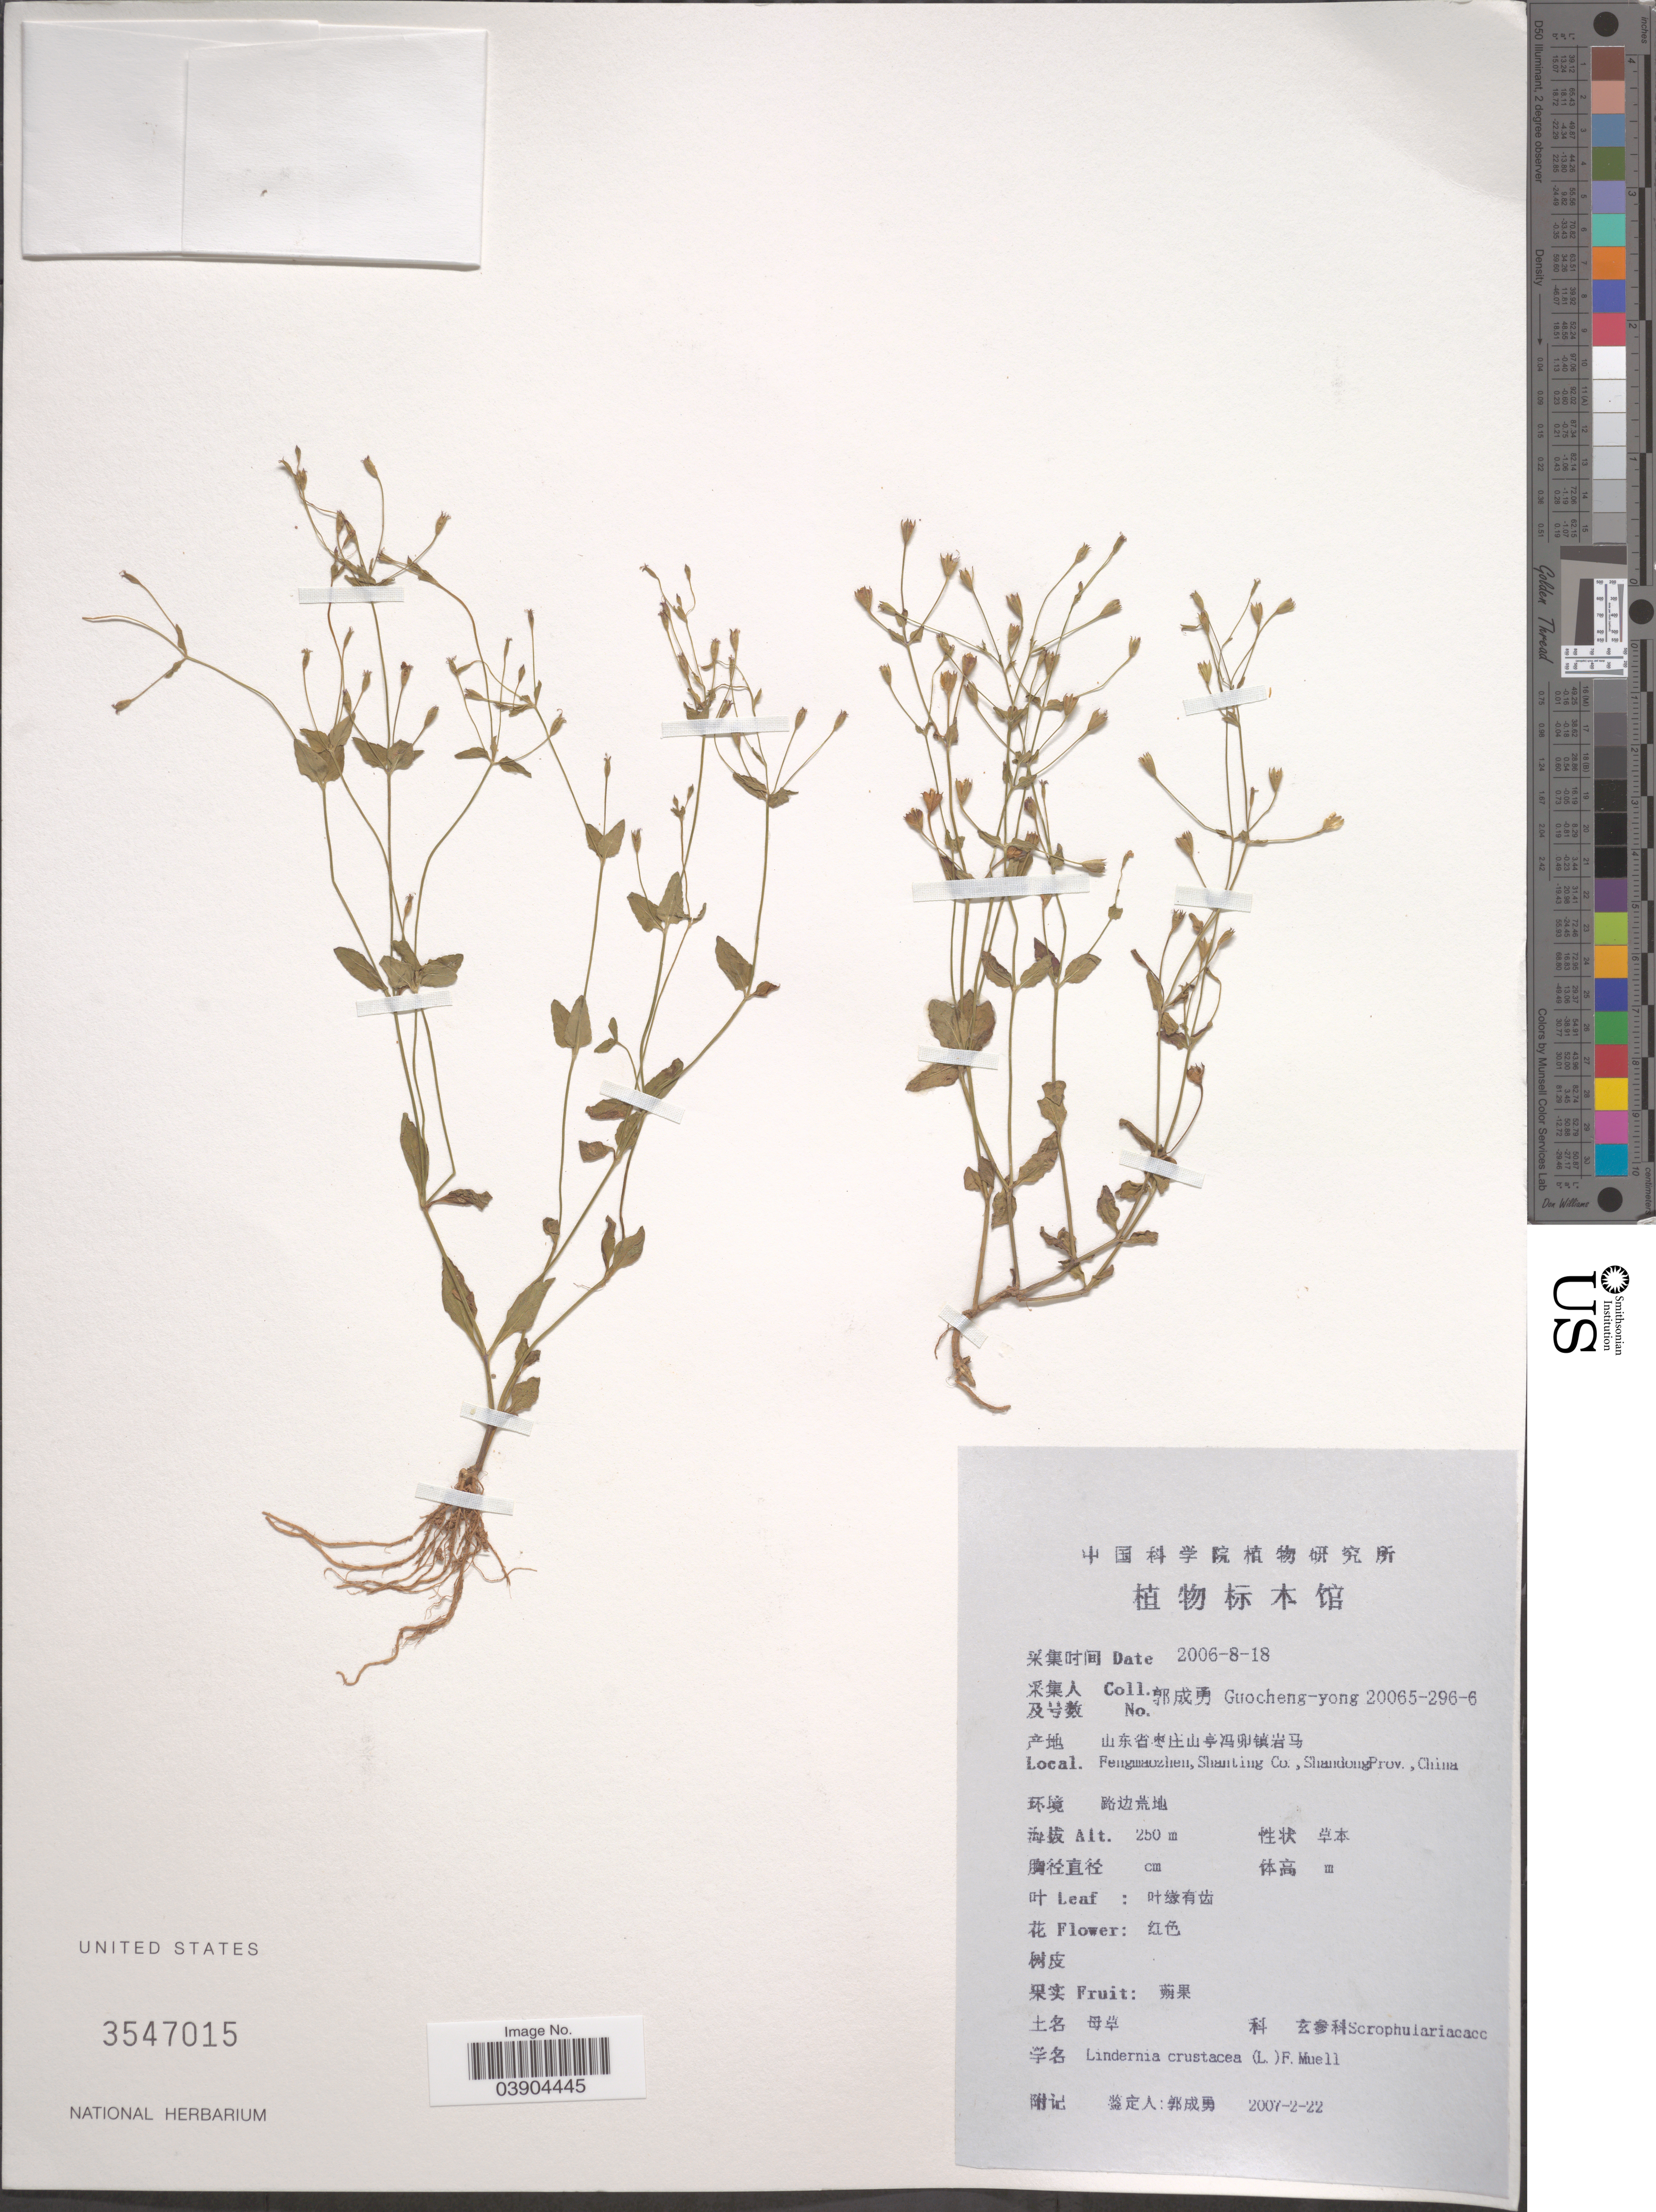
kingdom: Plantae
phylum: Tracheophyta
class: Magnoliopsida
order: Lamiales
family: Linderniaceae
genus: Lindernia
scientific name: Lindernia crustacea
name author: (L.) F. Muell.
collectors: Guo cheng-yong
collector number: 20065-296-6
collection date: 2006-08-18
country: China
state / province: Shandong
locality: Fengmaozhen, Shanting Co.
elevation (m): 250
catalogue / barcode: US 3547015